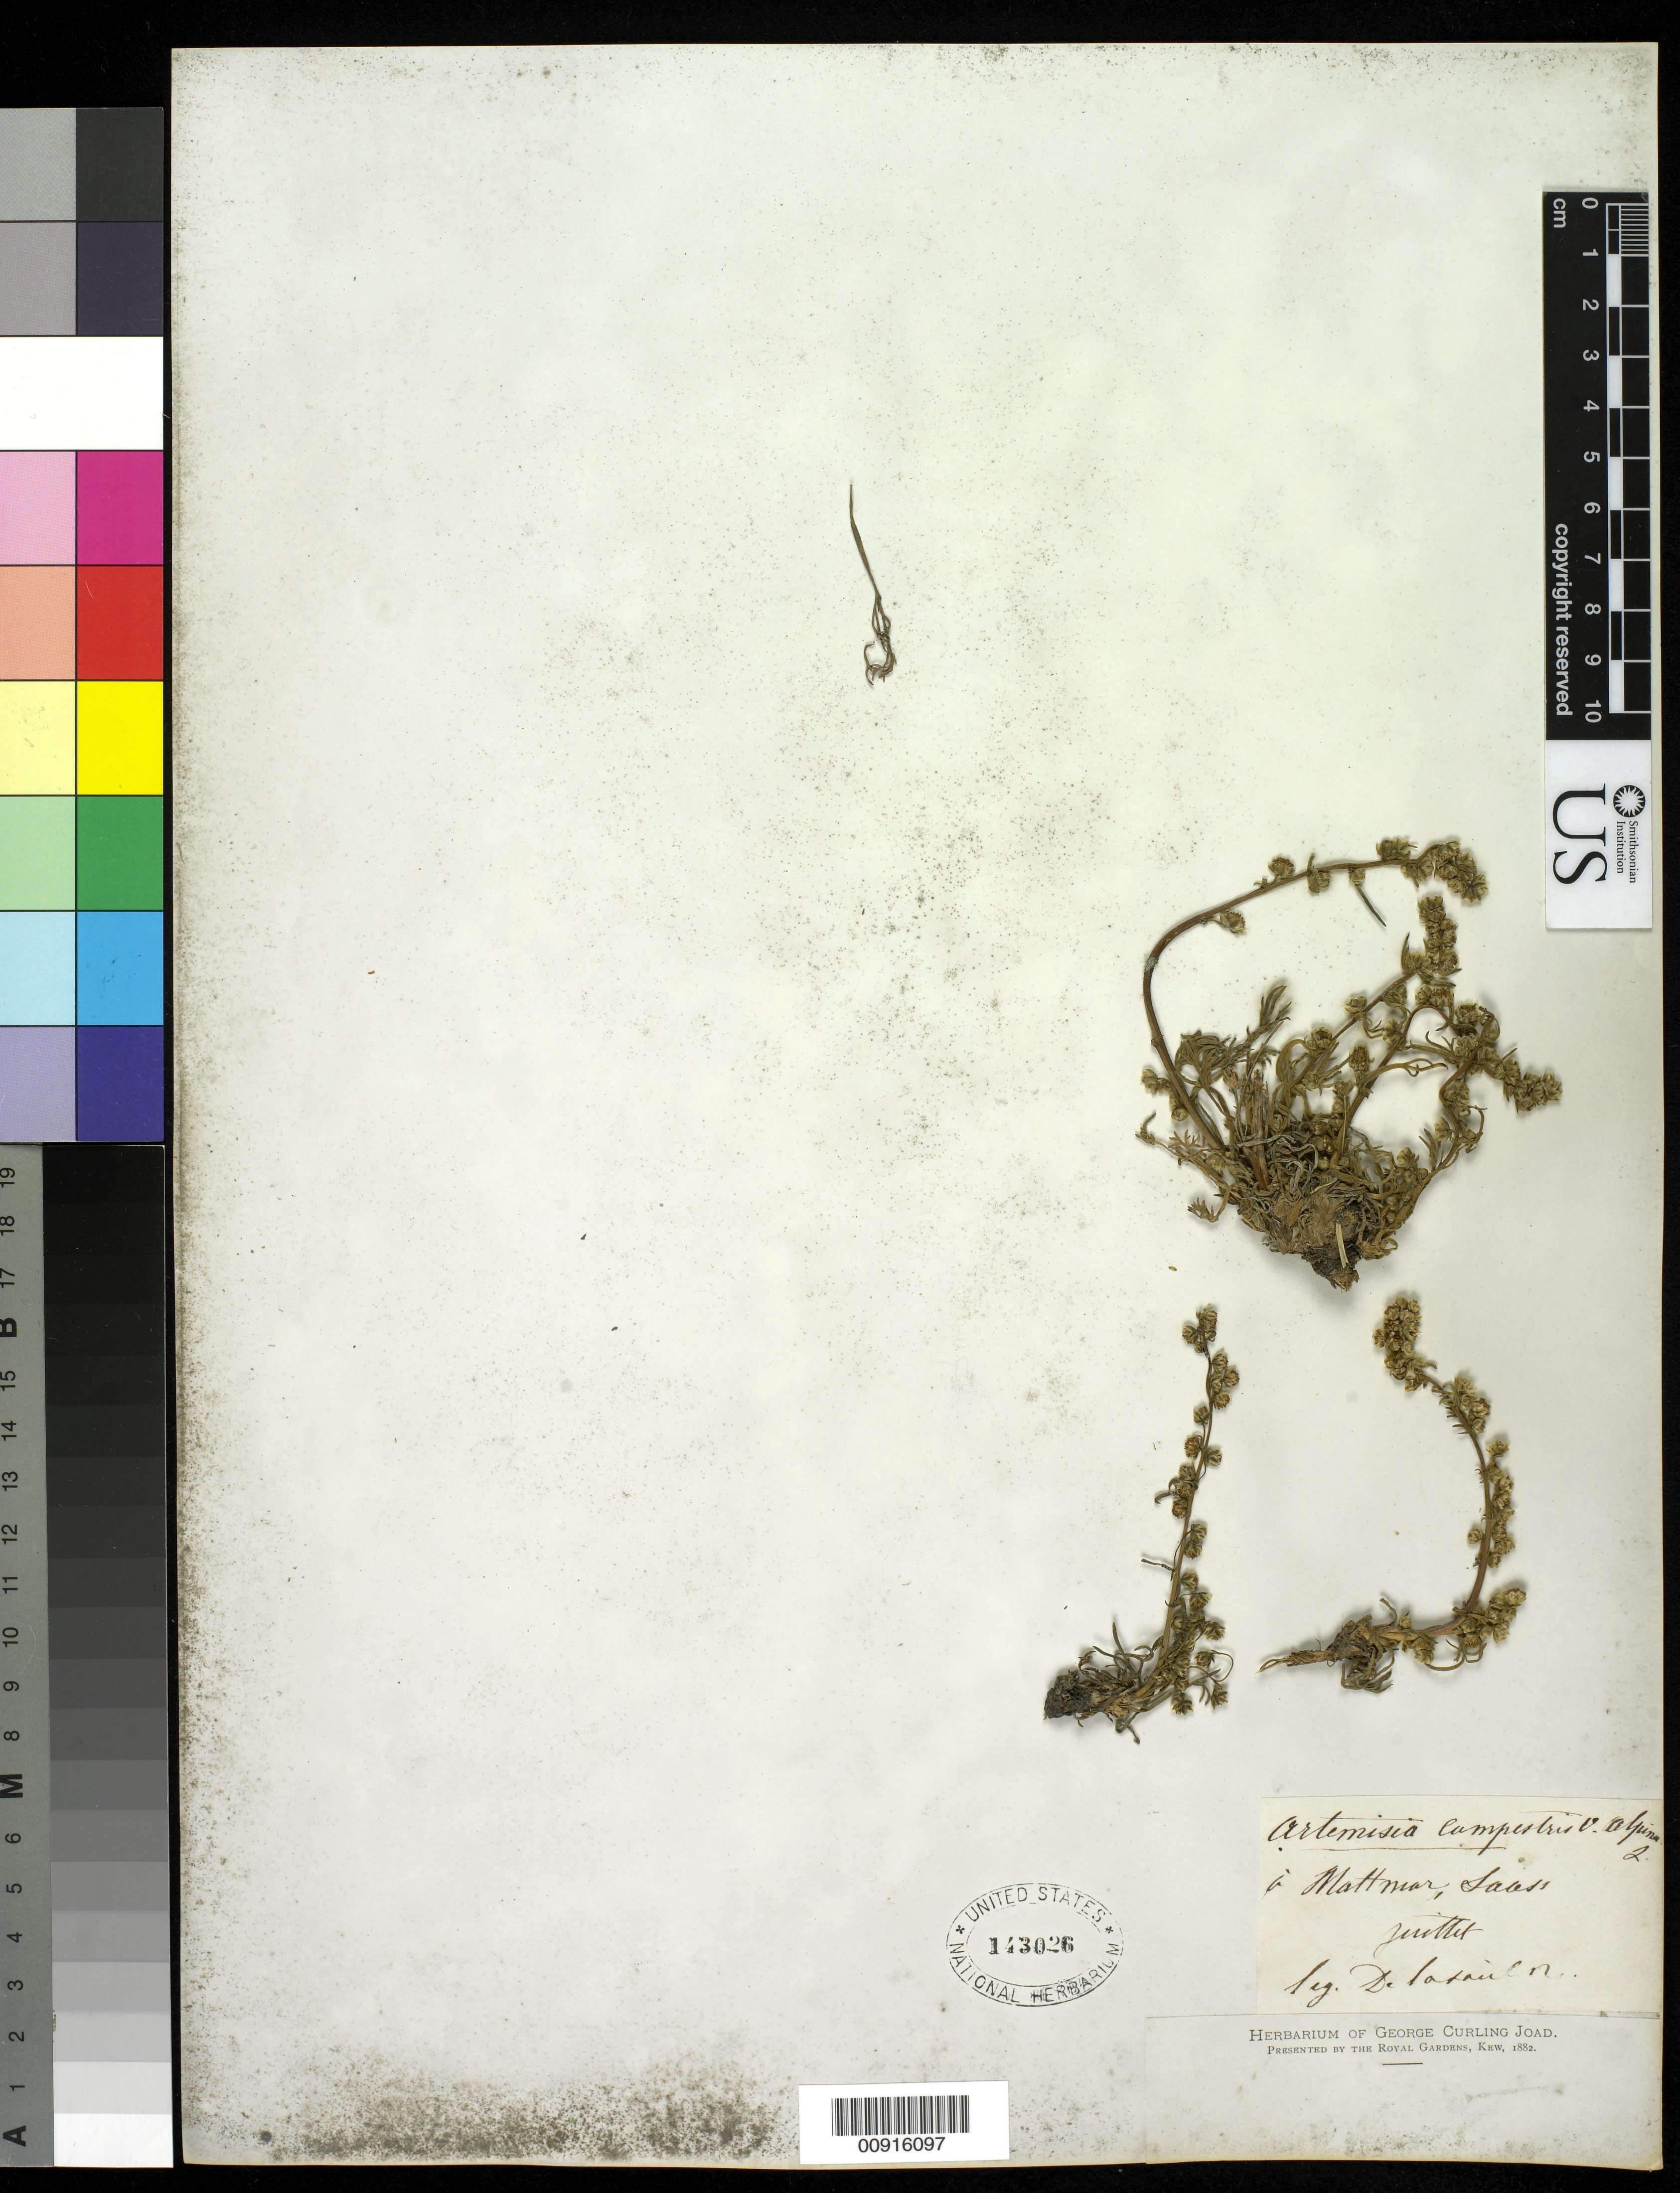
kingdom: Plantae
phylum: Tracheophyta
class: Magnoliopsida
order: Asterales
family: Asteraceae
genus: Artemisia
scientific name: Artemisia campestris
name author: L.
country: Sweden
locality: Mattmar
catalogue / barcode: US 143026